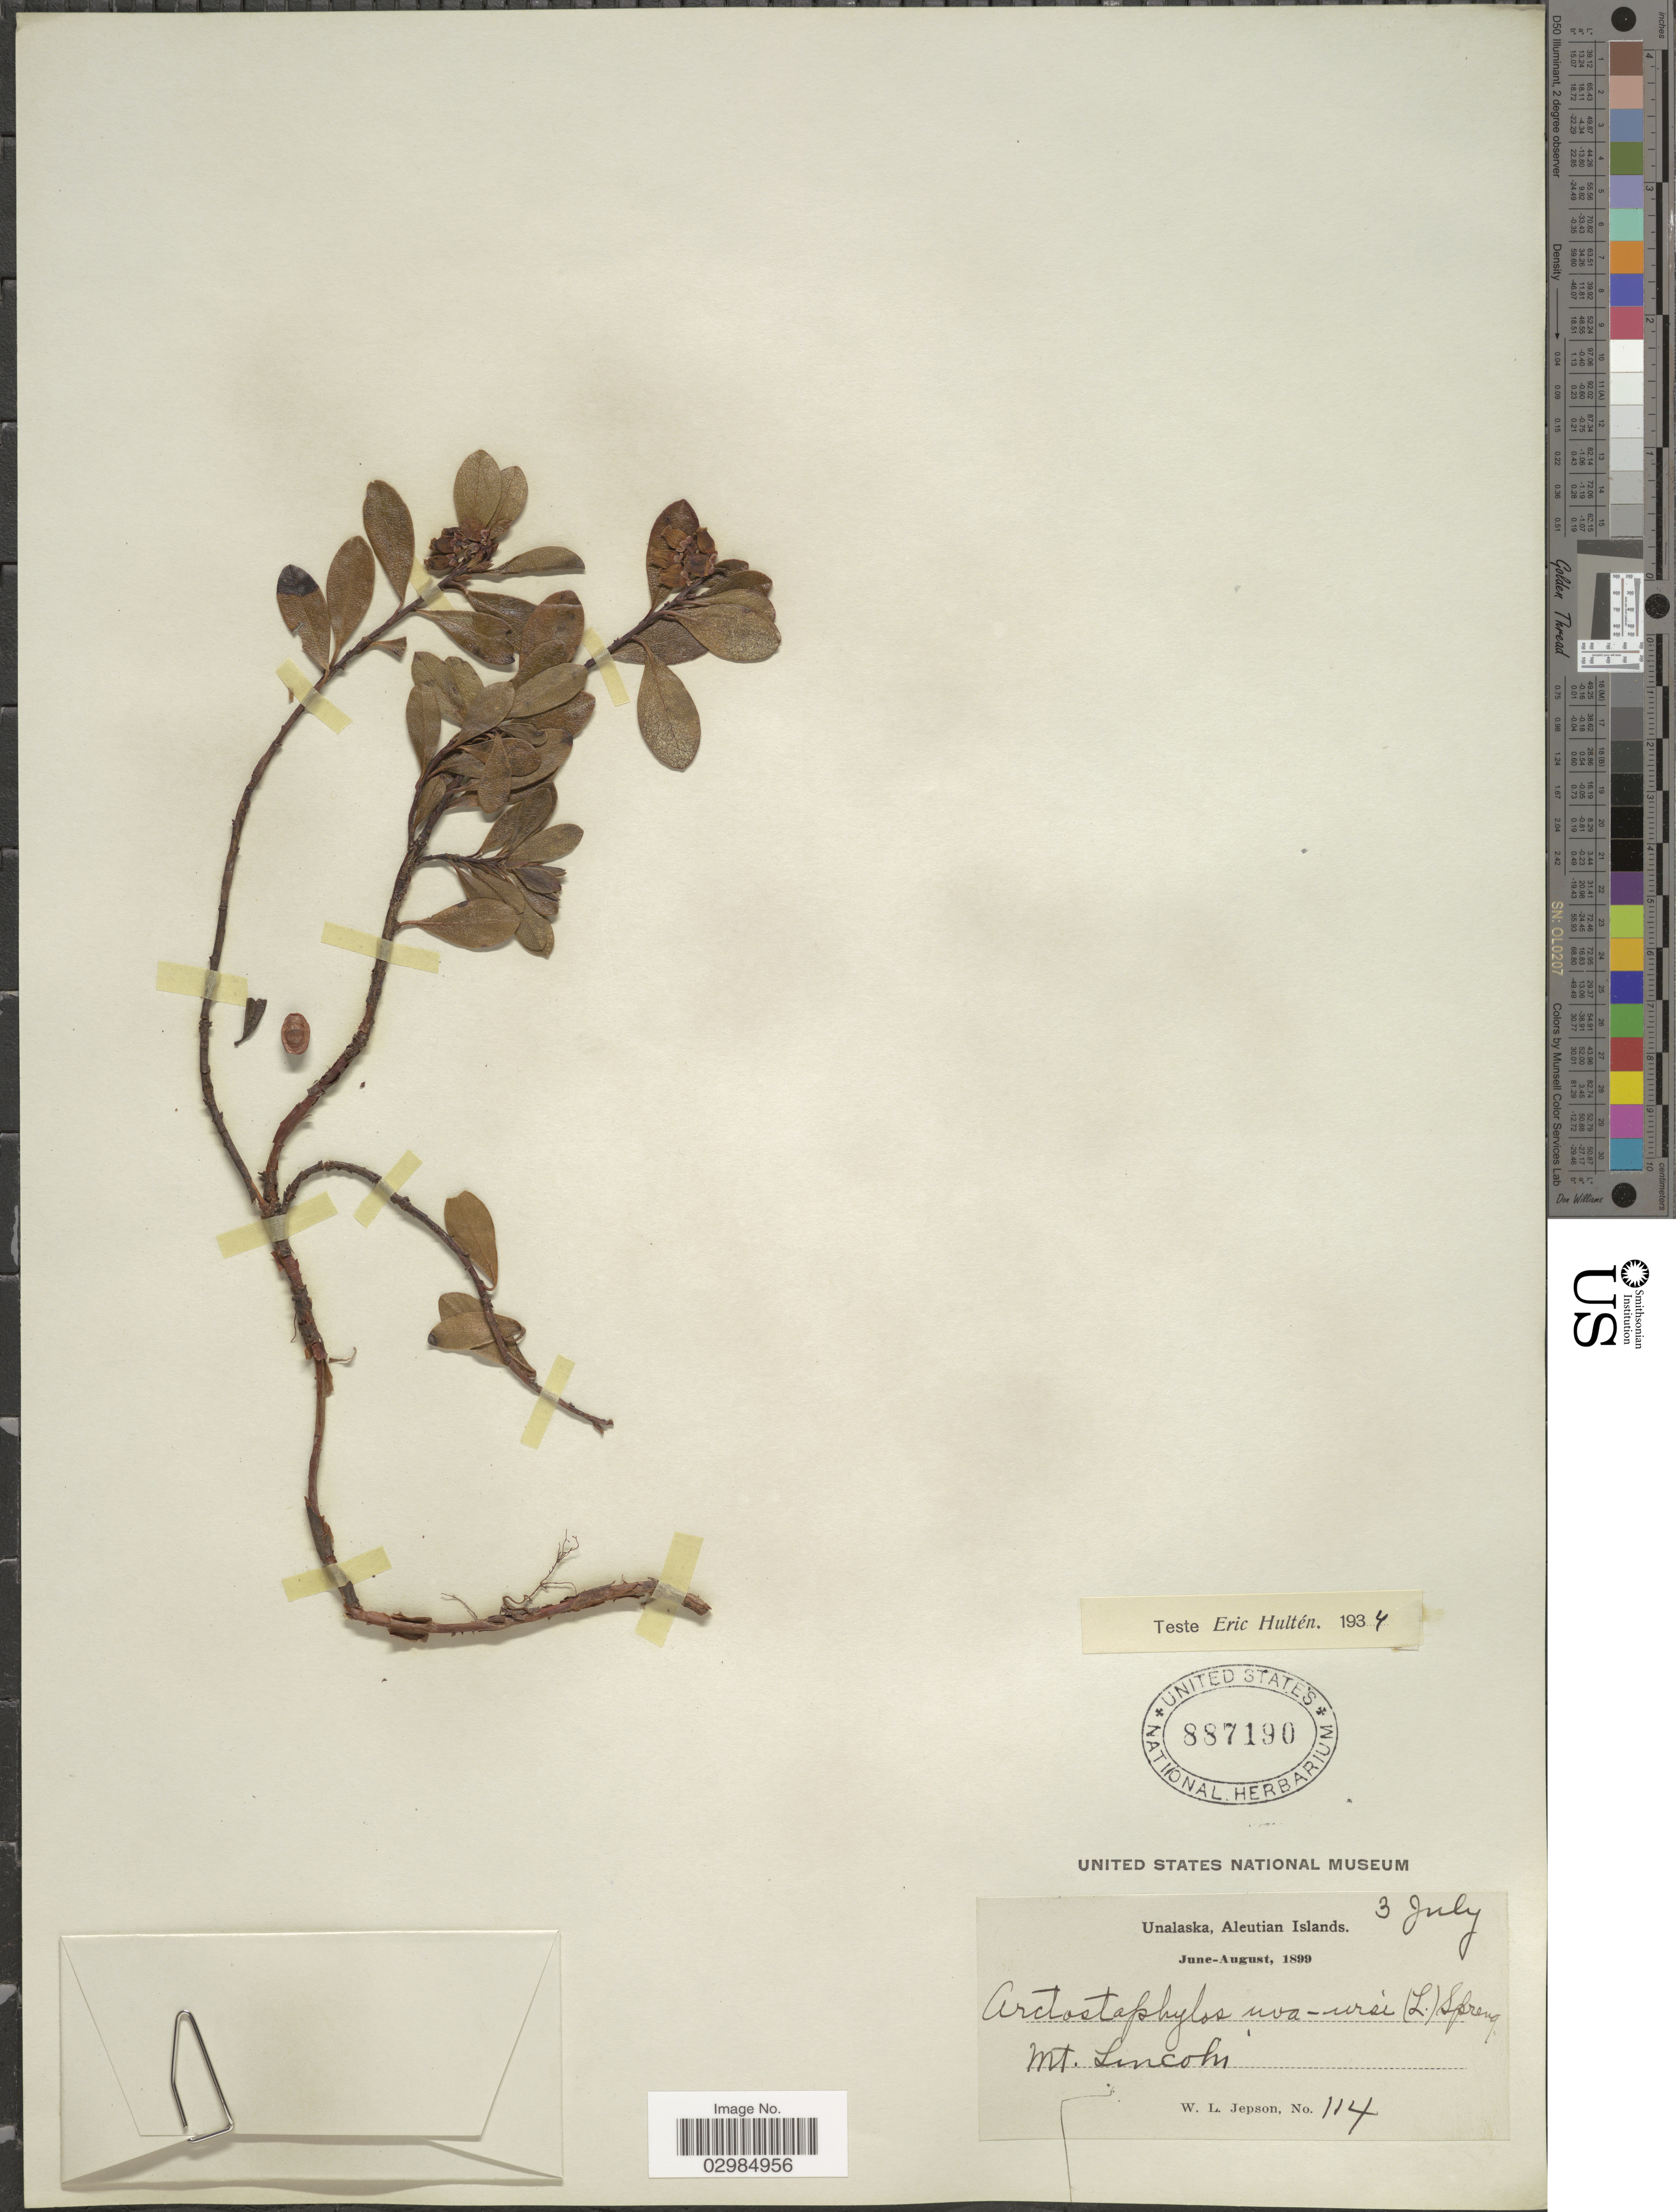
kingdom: Plantae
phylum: Tracheophyta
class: Magnoliopsida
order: Ericales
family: Ericaceae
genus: Arctostaphylos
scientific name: Arctostaphylos uva-ursi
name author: (L.) Spreng.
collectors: W. L. Jepson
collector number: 114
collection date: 1899-06/1899-08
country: United States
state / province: Alaska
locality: Unalaska, Aleutian Islands. Mt. Lincoln.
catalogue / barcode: US 887190